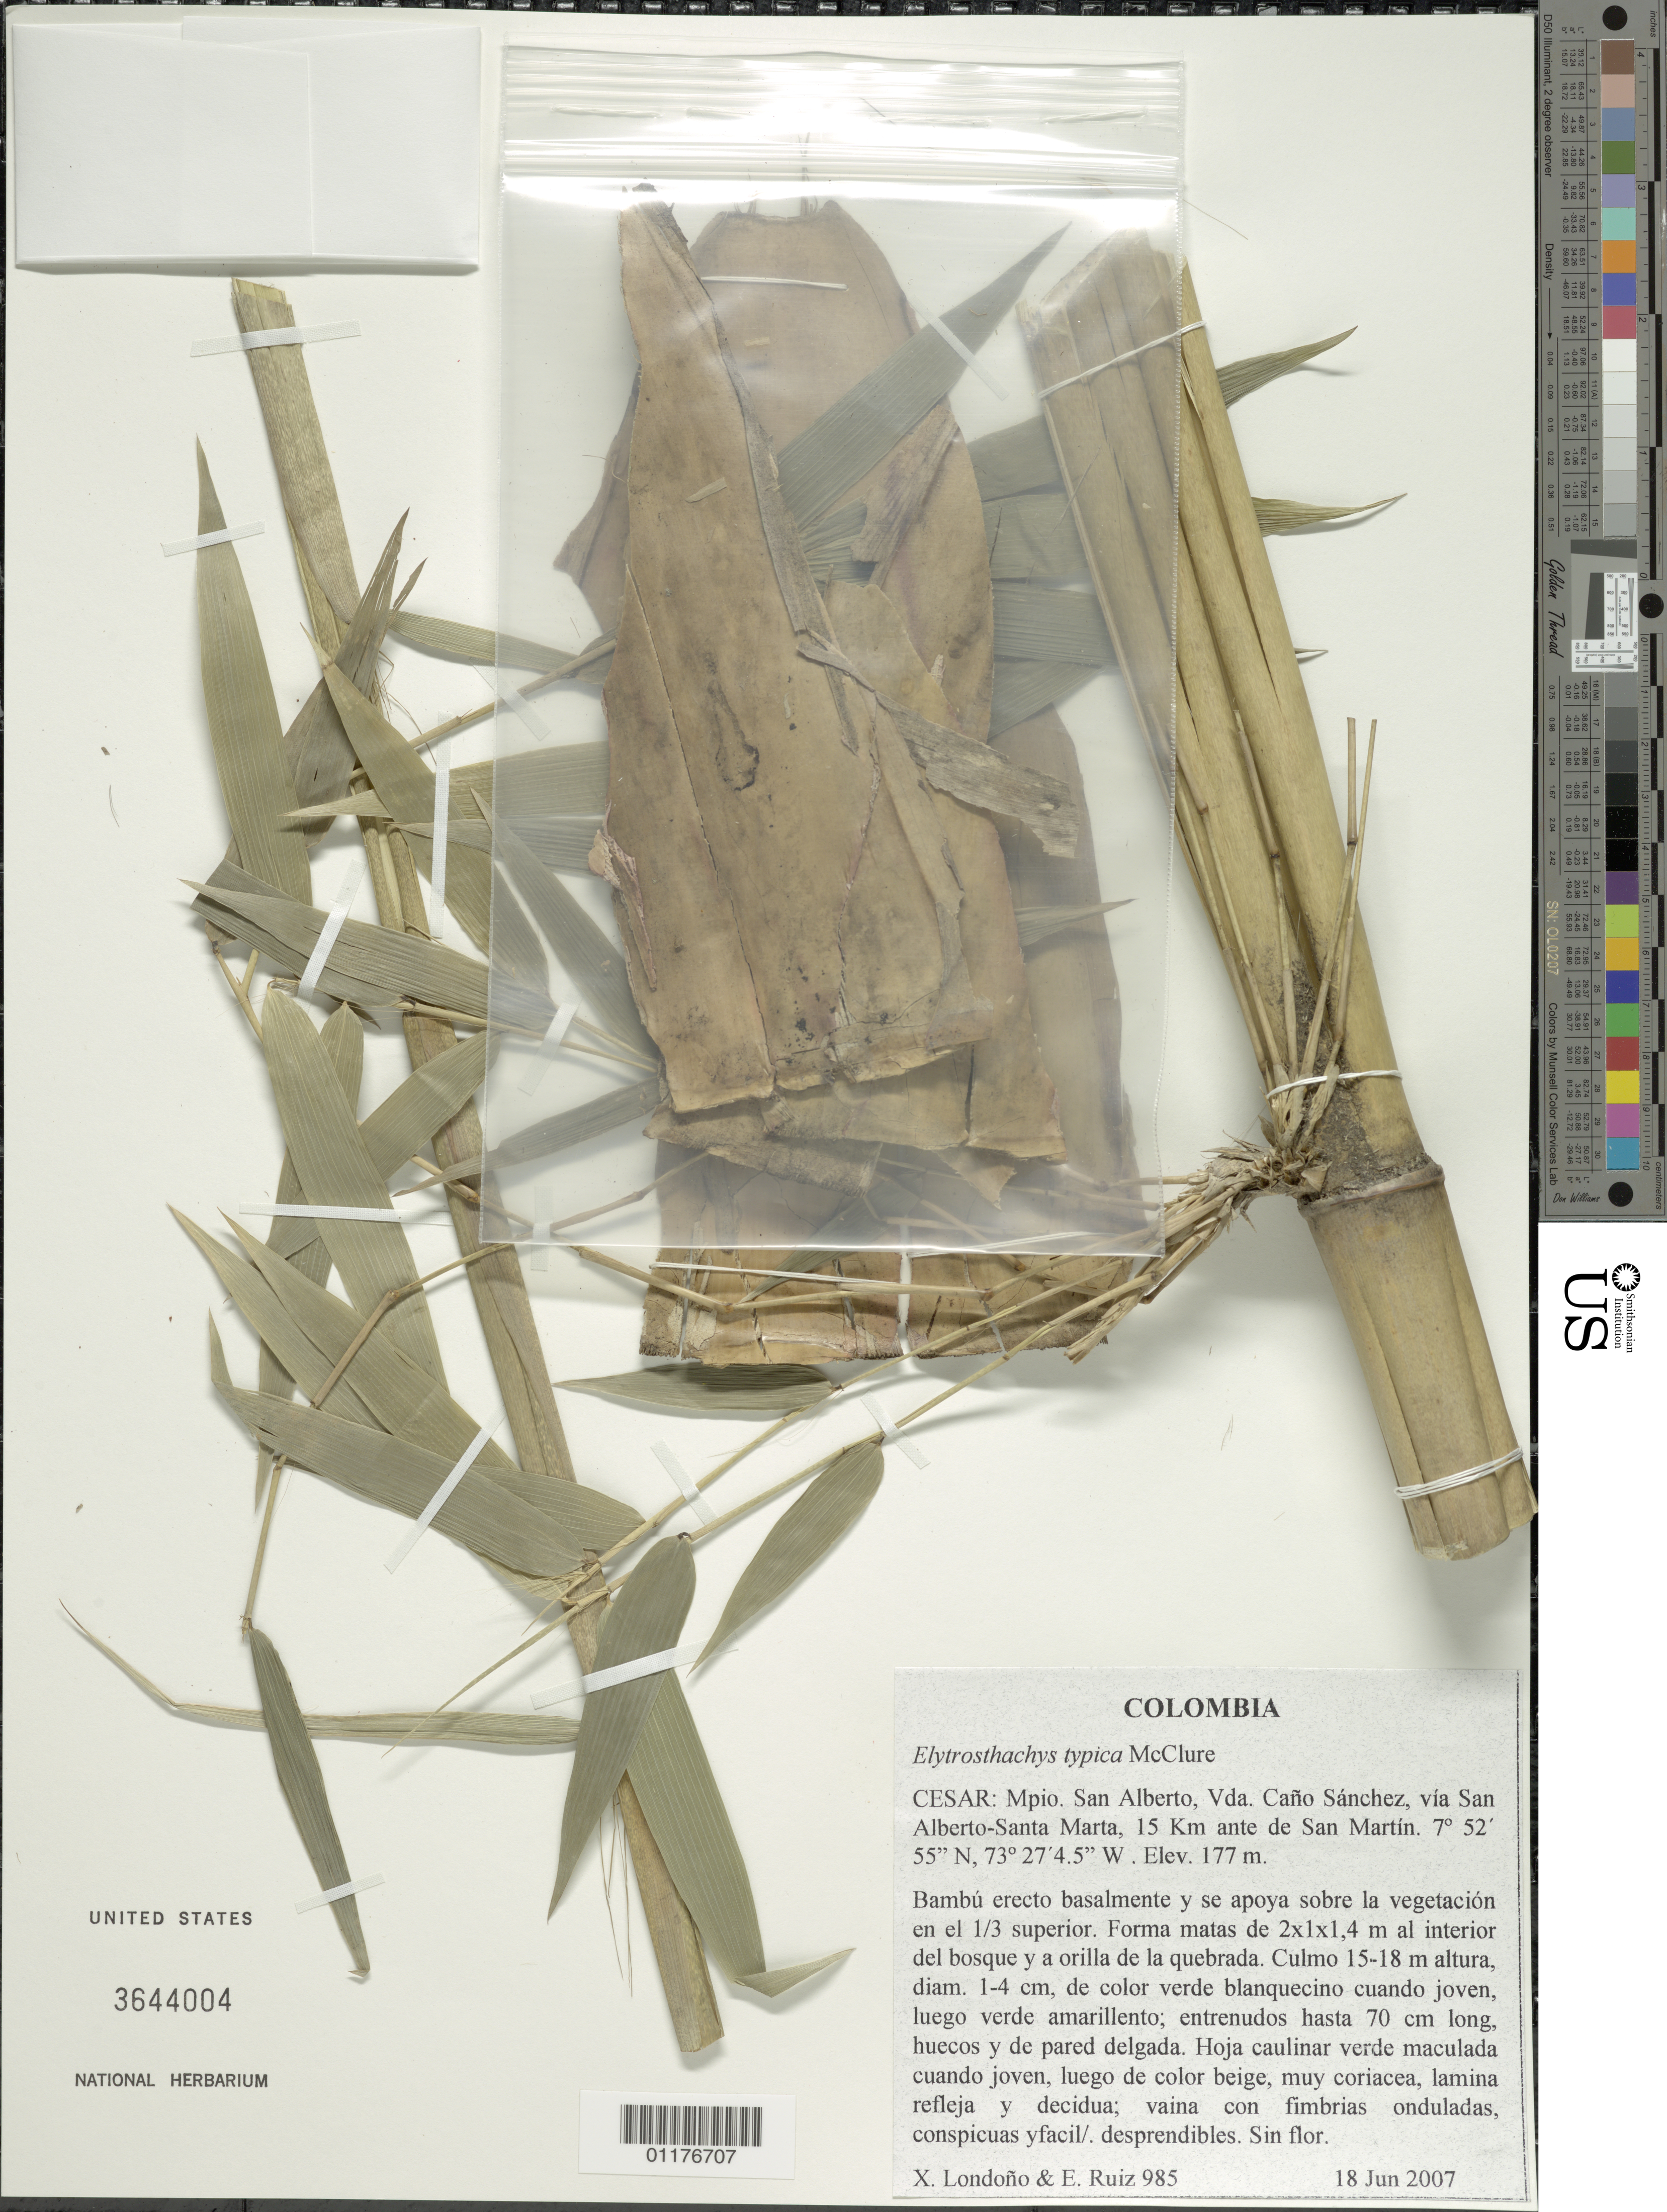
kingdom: Plantae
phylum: Tracheophyta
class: Liliopsida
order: Poales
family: Poaceae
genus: Elytrostachys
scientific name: Elytrostachys typica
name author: McClure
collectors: X. Londoño & E. Ruiz de Clavijo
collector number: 985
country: Colombia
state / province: César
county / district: San Alberto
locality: Vda. Cano Sanchez, via Sal Alberto-Santa Marta, near de San Martin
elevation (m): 177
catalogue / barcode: US 3644004